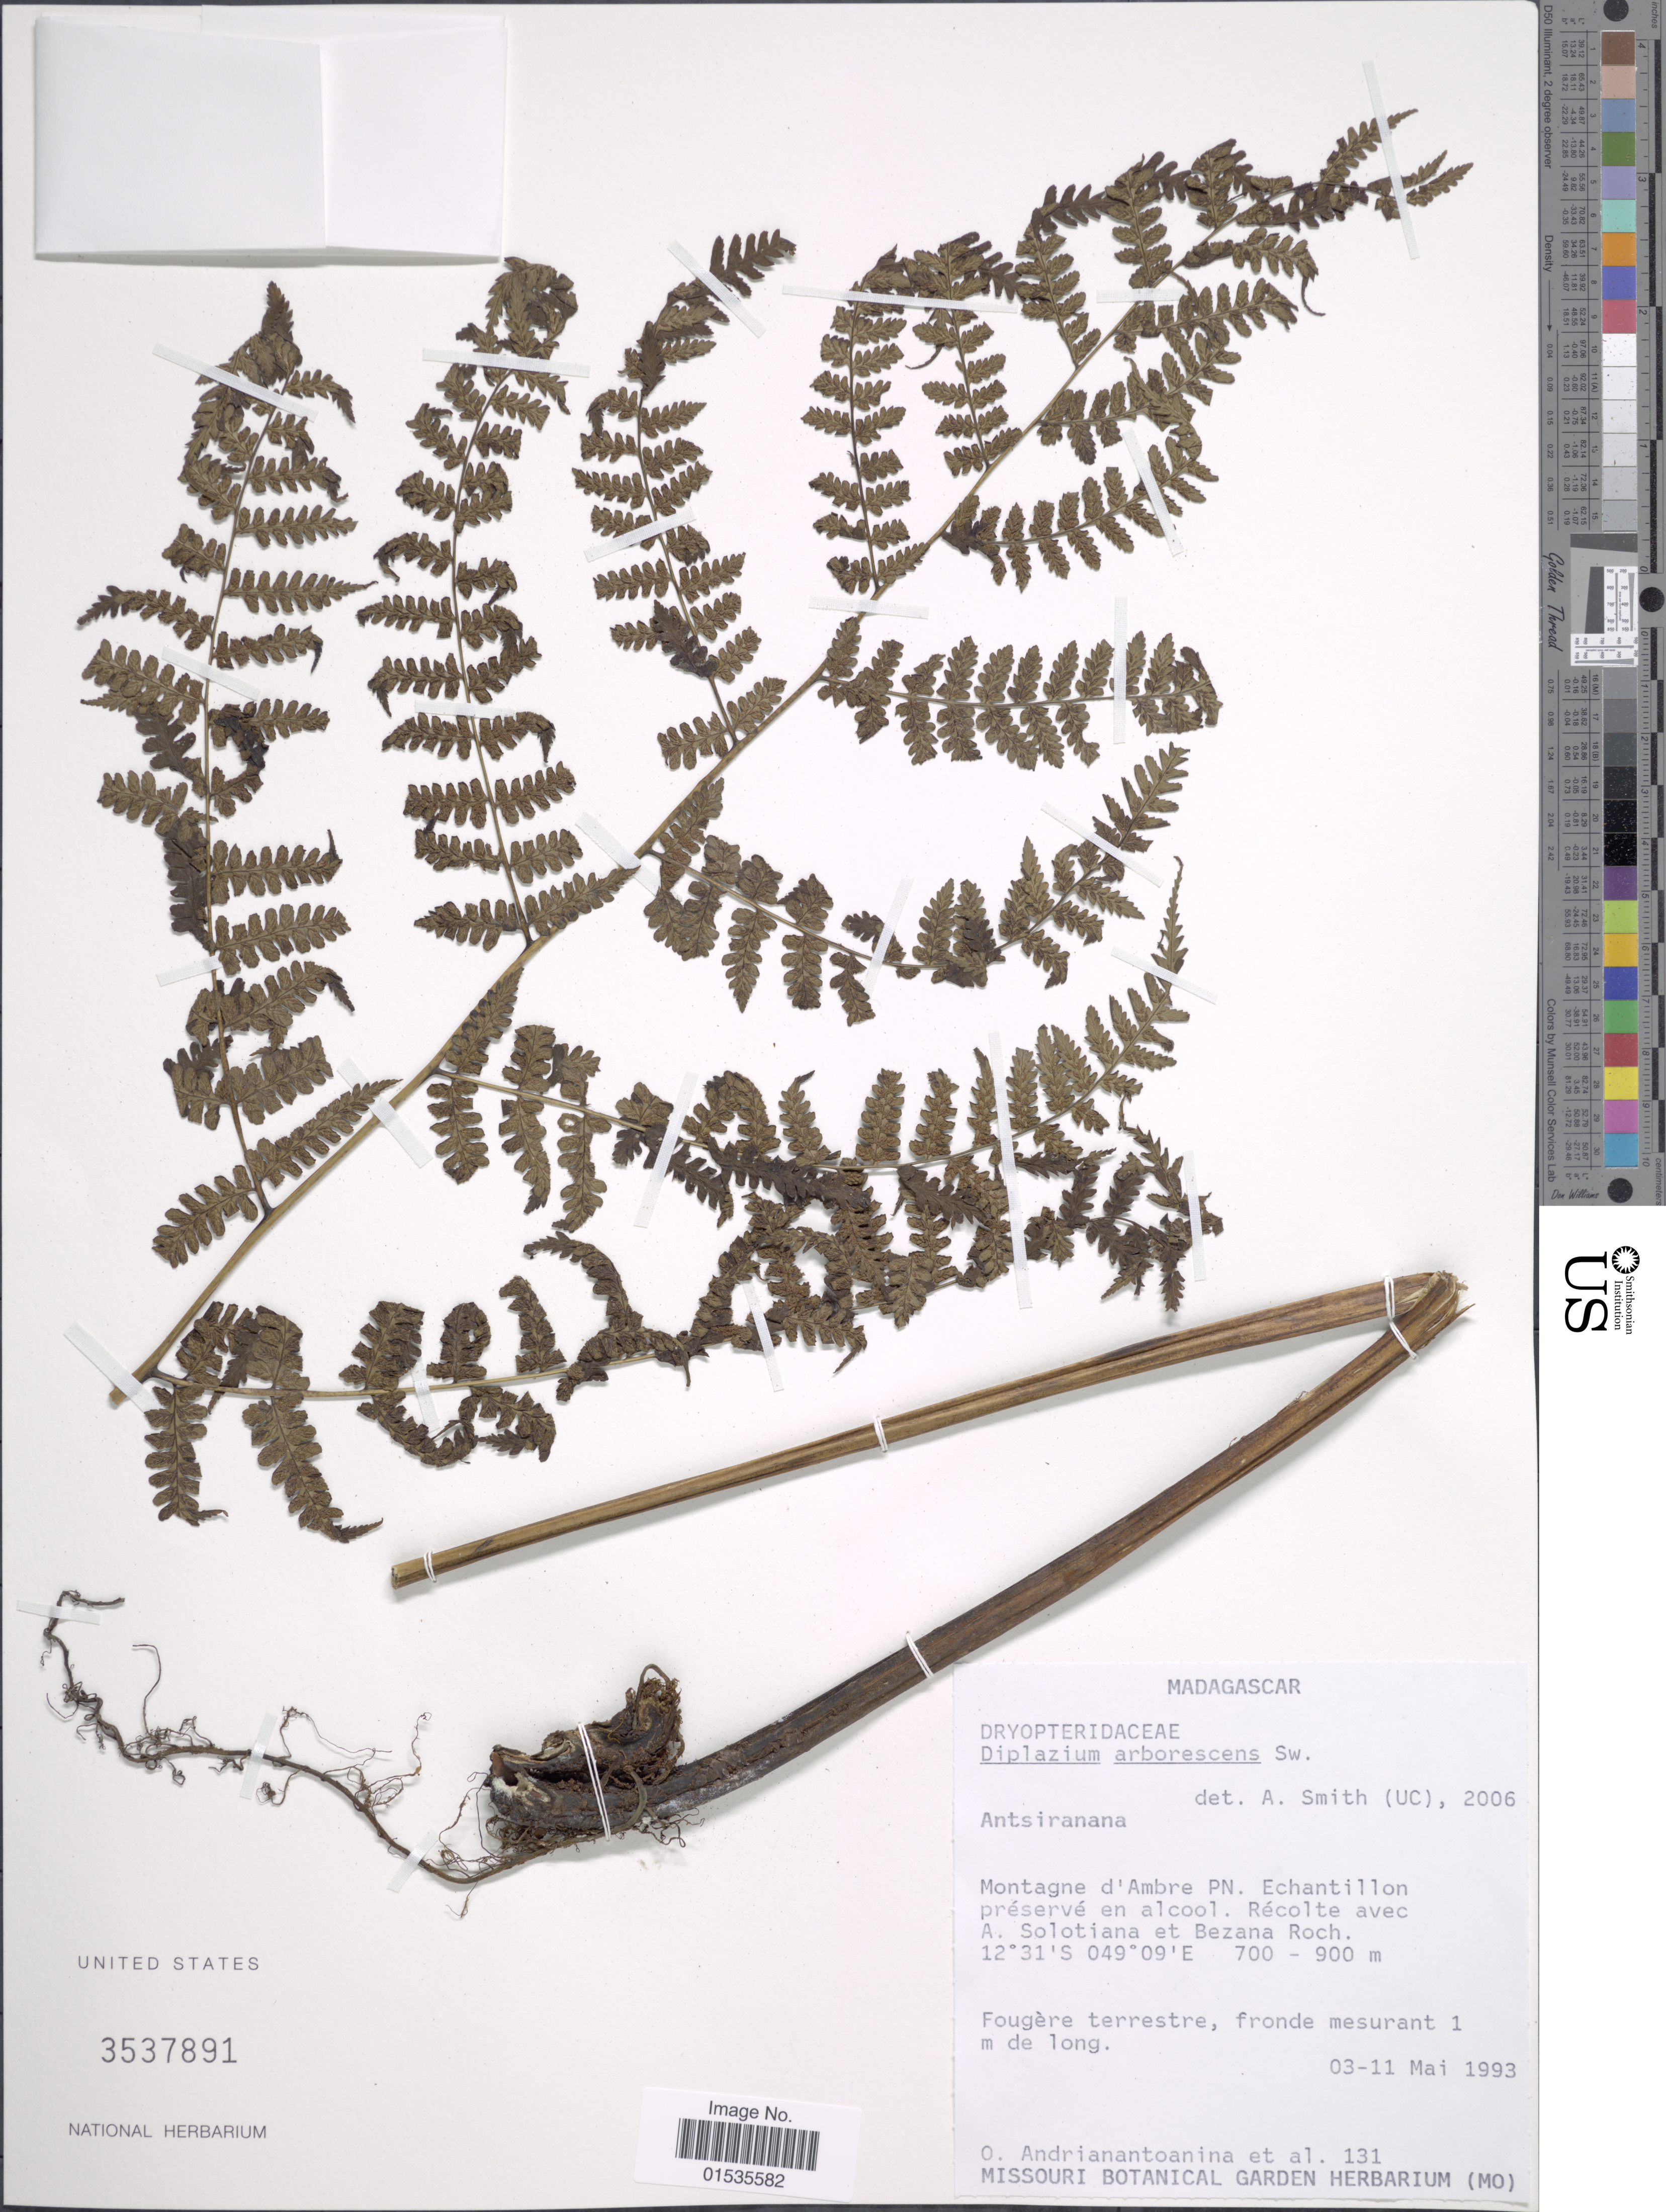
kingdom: Plantae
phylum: Tracheophyta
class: Polypodiopsida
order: Polypodiales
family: Athyriaceae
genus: Diplazium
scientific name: Diplazium arborescens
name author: Sw.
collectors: O. Andrianantoanina & et al.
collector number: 131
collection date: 1993-05-03/1993-05-11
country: Madagascar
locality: Montagne d'Ambre PN. Echantillon preservere em alcool. Recolte avec A. Solotiana et Benzana Roch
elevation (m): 700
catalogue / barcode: US 3537891